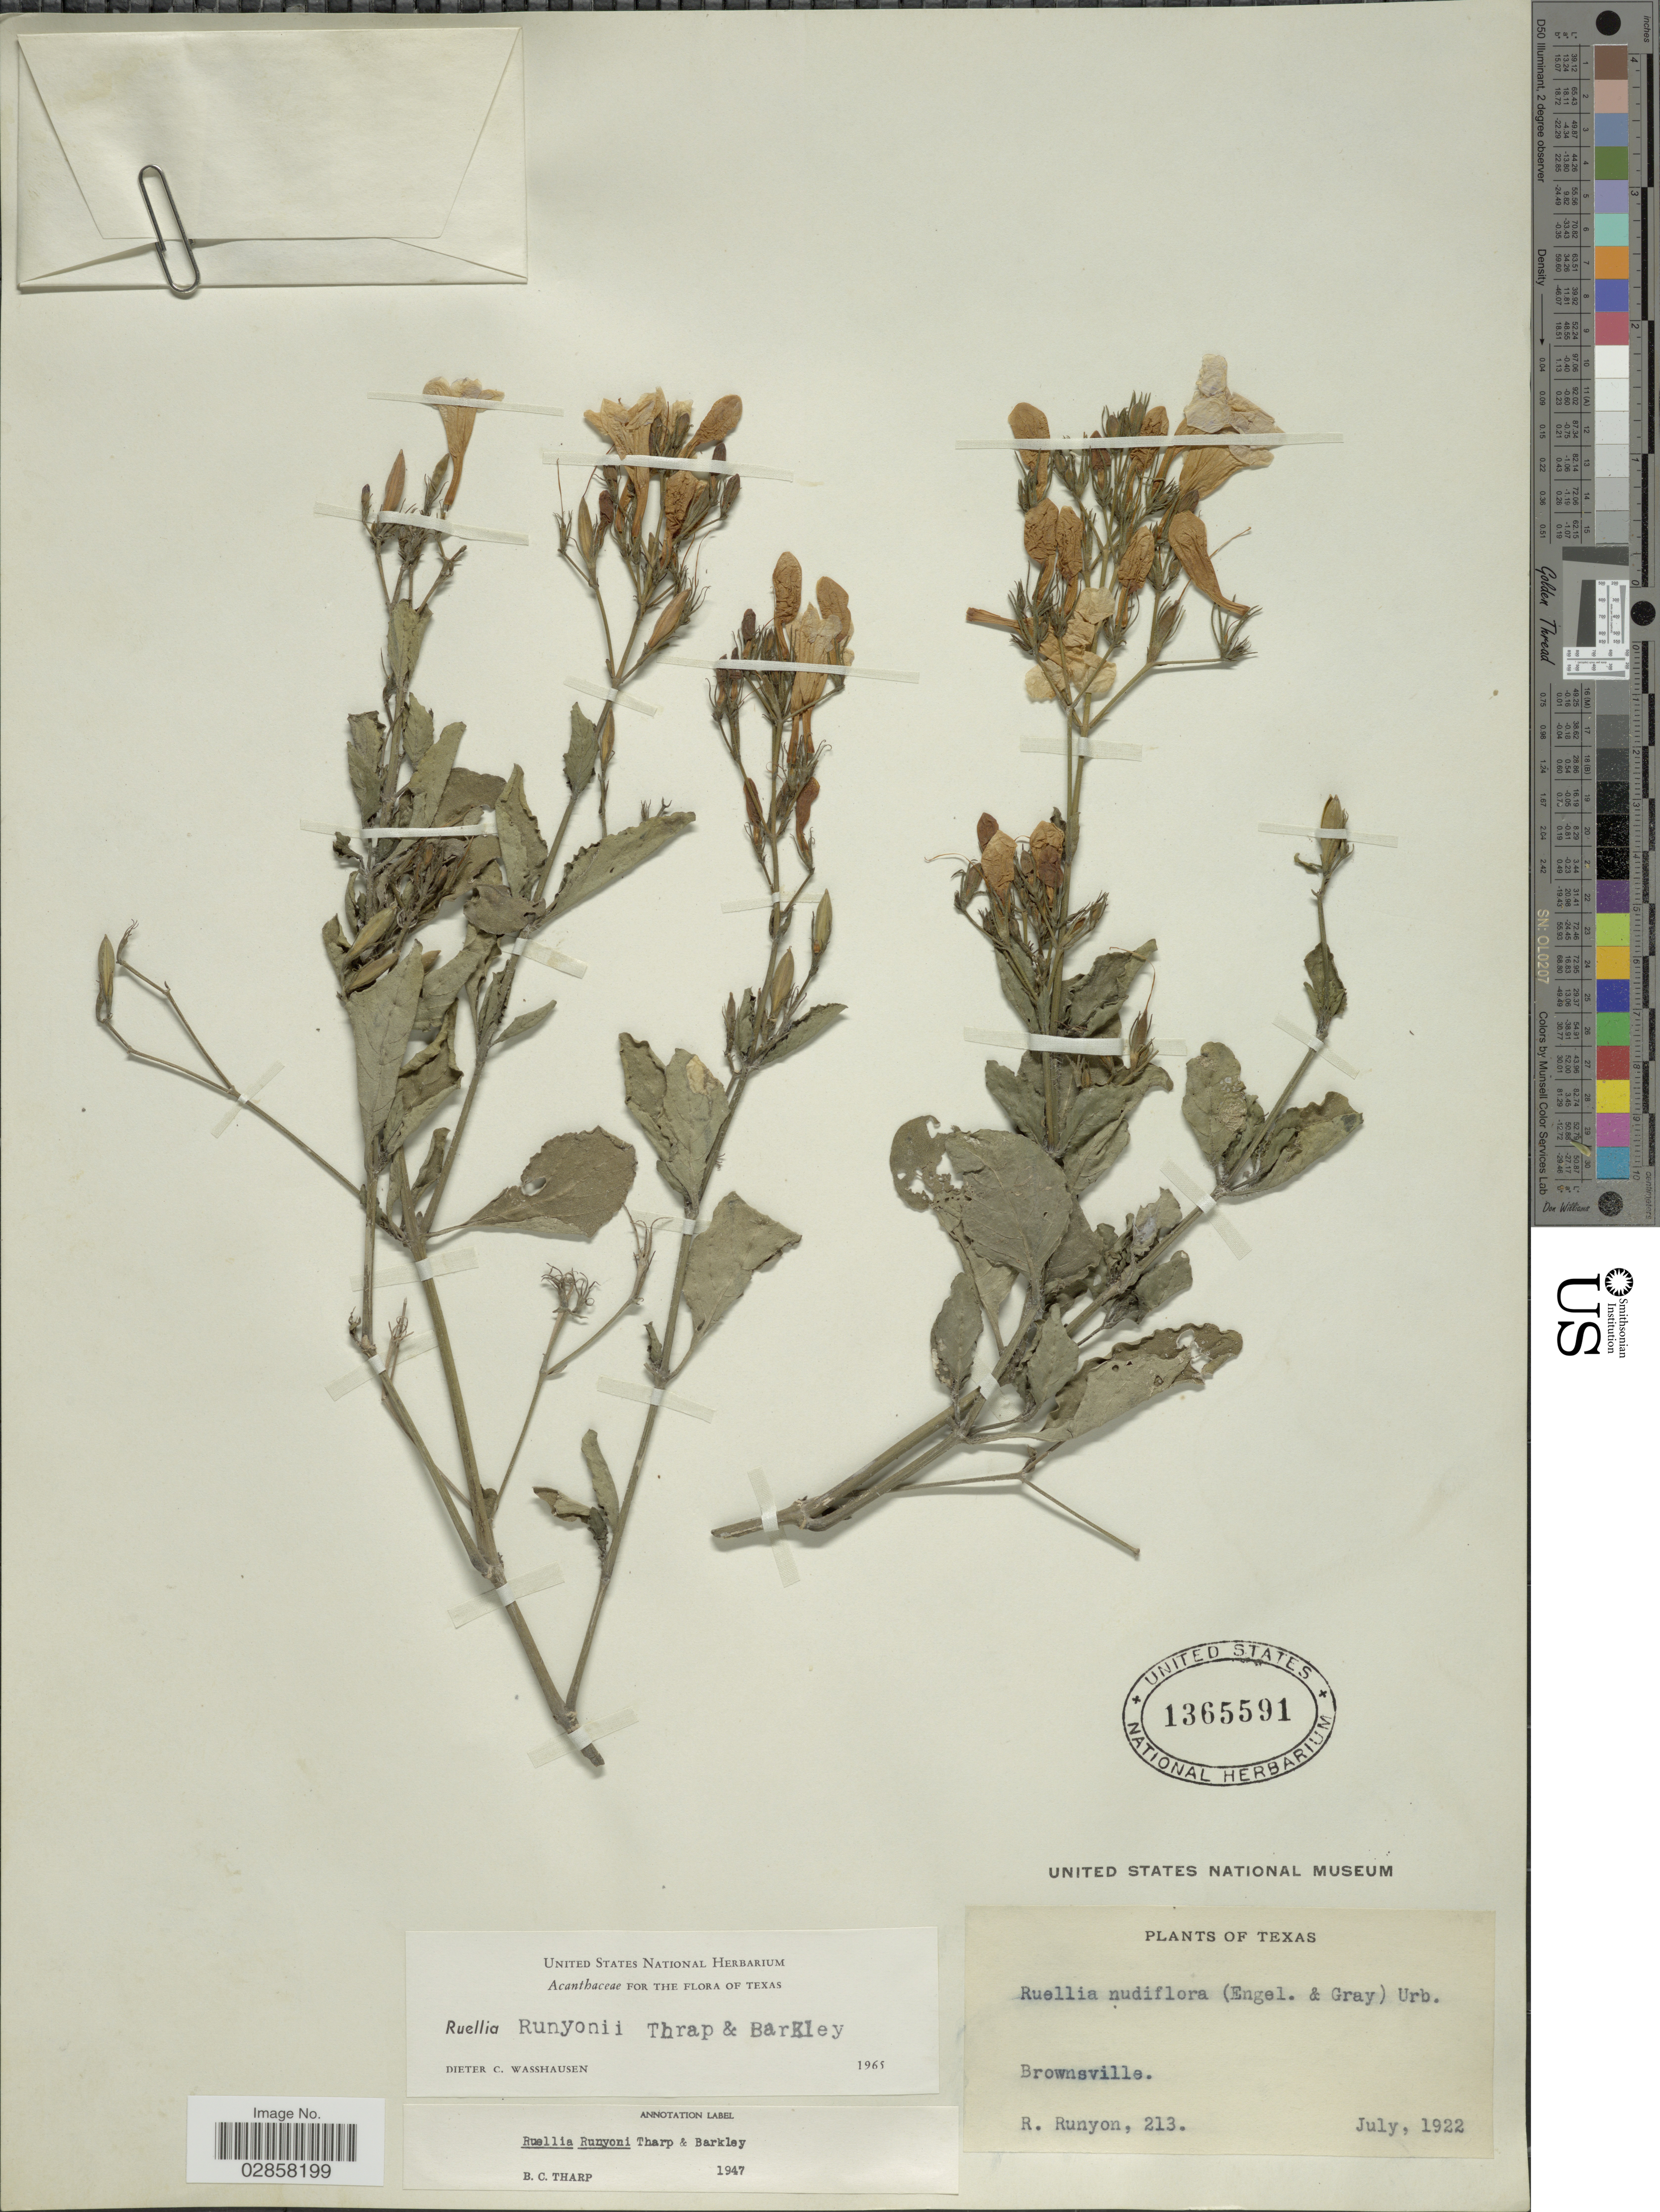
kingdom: Plantae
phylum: Tracheophyta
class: Magnoliopsida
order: Lamiales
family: Acanthaceae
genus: Ruellia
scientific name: Ruellia runyonii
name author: Tharp & F.A. Barkley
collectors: R. Runyon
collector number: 213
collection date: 1922-07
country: United States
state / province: Texas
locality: Brownsville.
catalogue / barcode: US 1365591